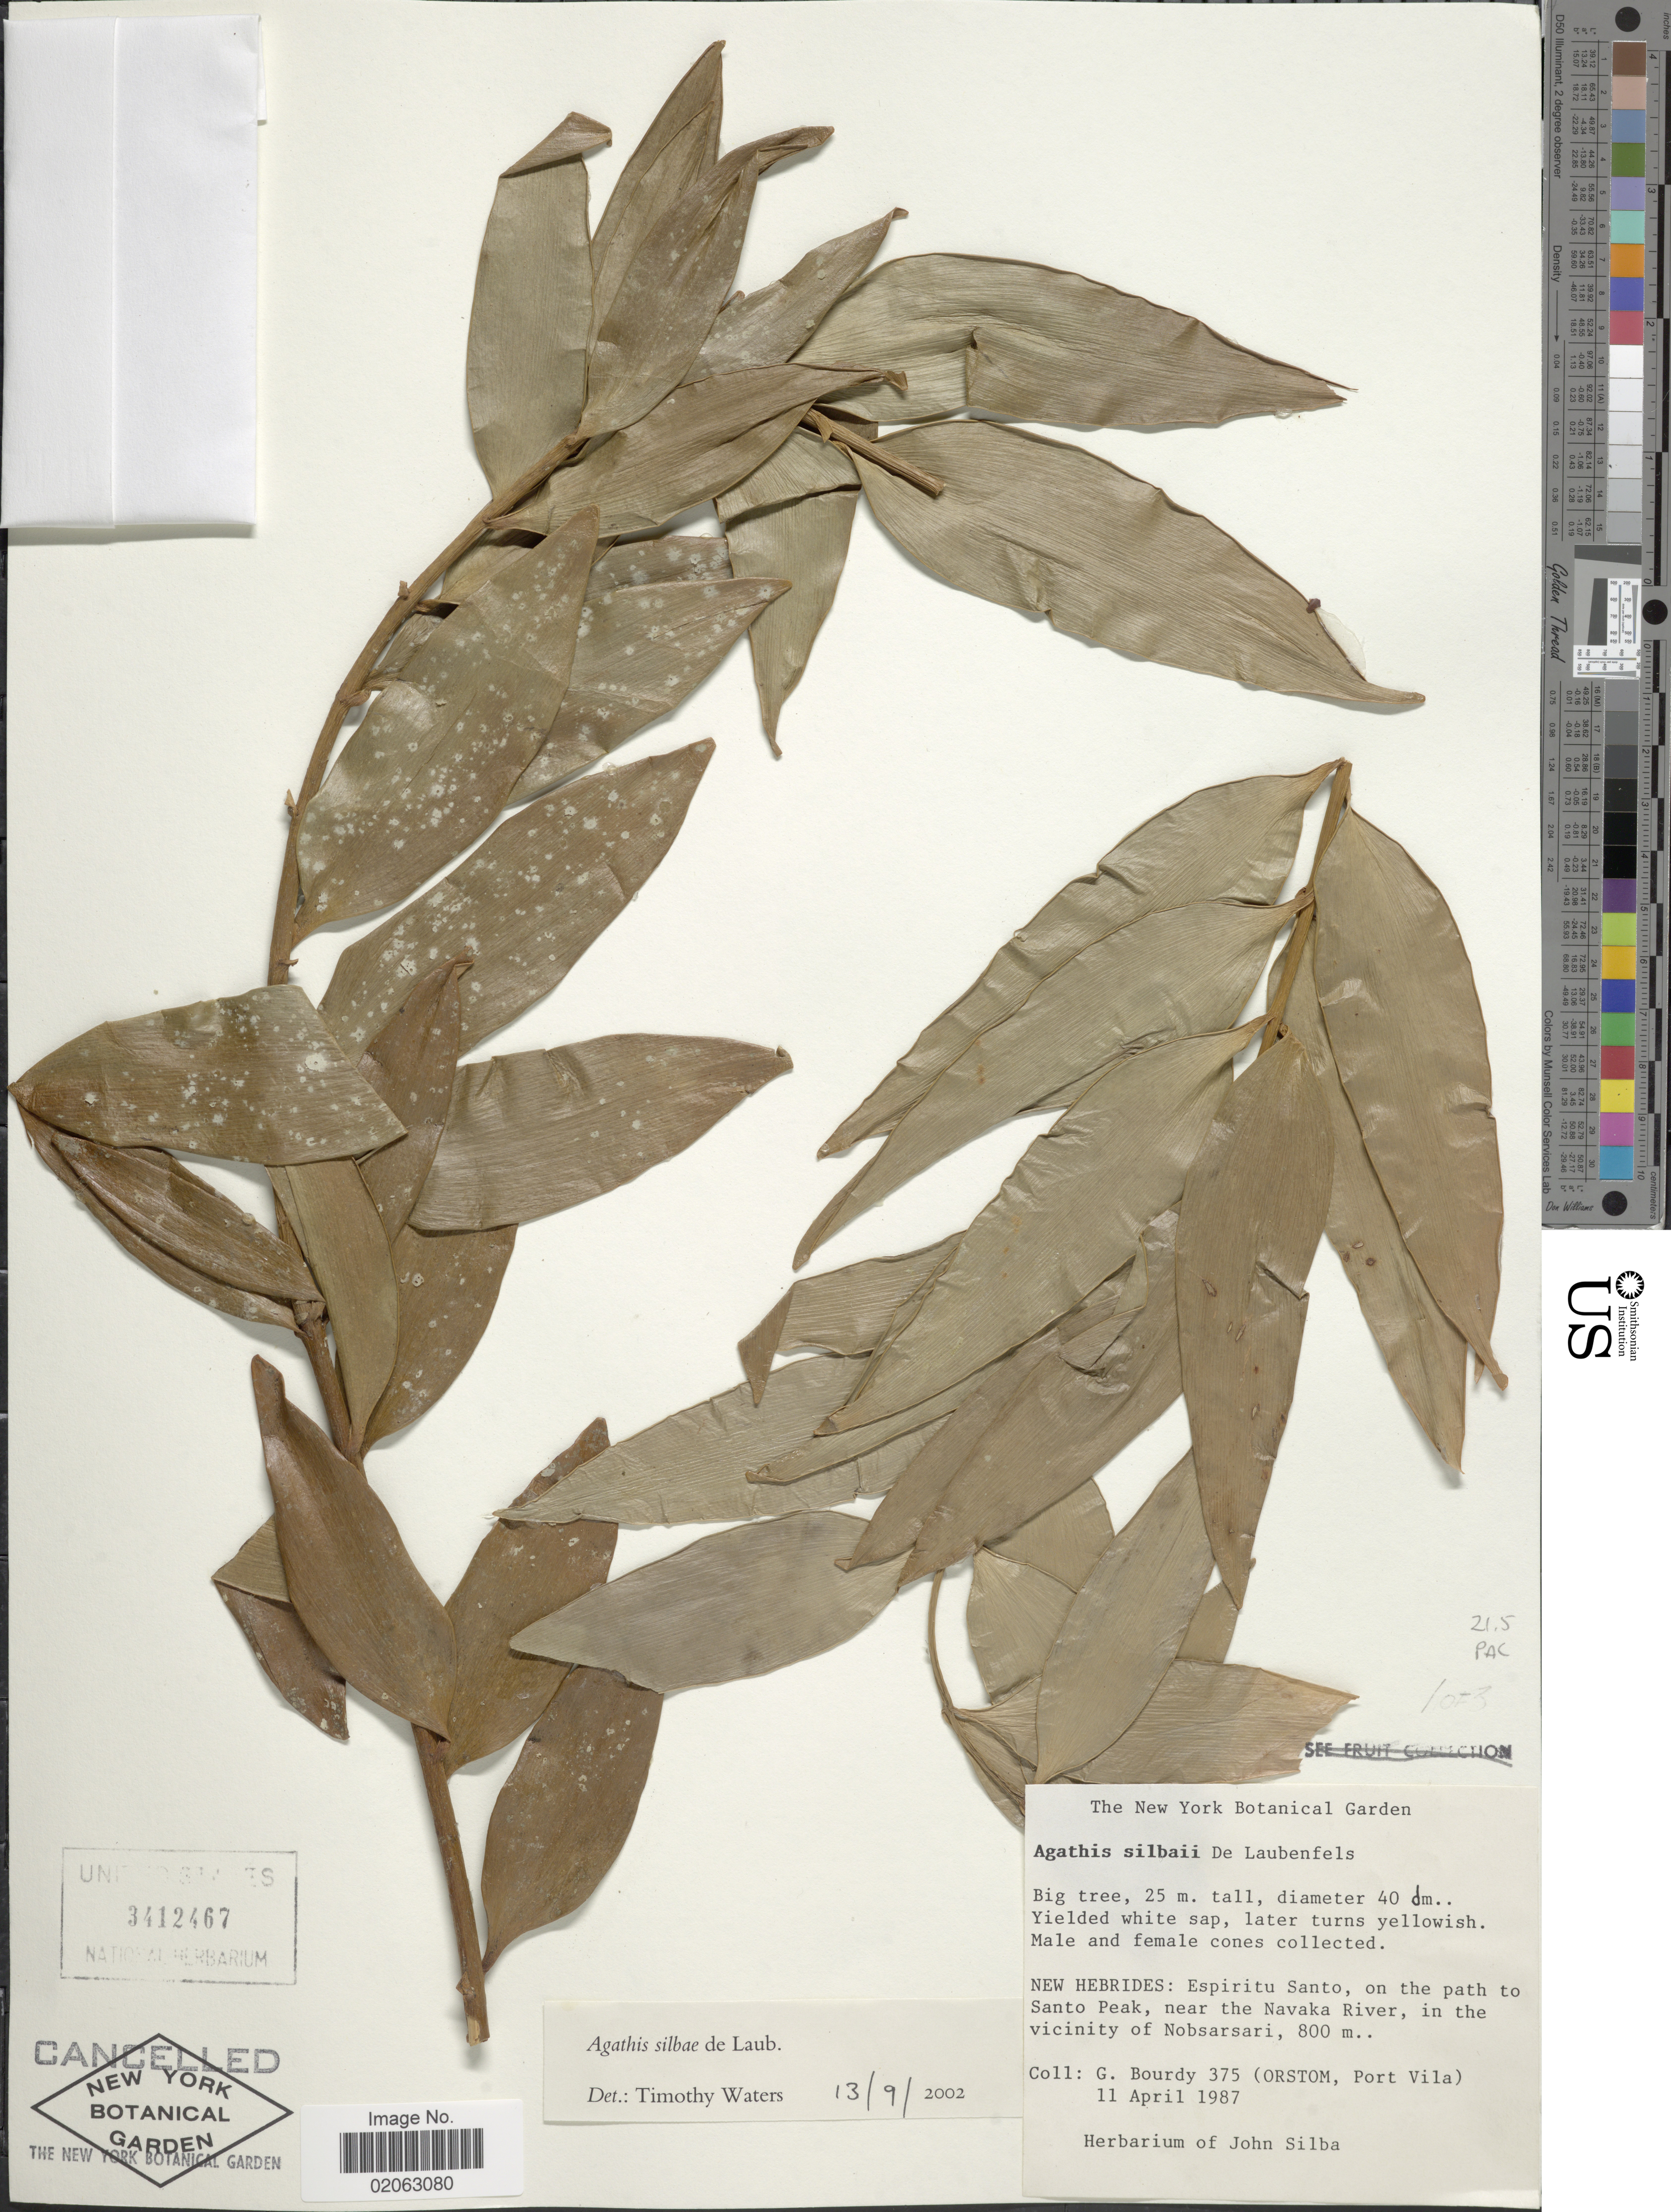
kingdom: Plantae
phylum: Tracheophyta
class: Pinopsida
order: Pinales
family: Araucariaceae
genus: Agathis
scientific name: Agathis silbae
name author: de Laub.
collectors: G. Bourdy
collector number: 375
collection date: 1987-04-11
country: Vanuatu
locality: New Hebrides: Espiritu Santo, on the path to Santo Peak, near the Navaka River, in the vicinity of Nobsarsari.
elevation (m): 800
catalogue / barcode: US 3412467